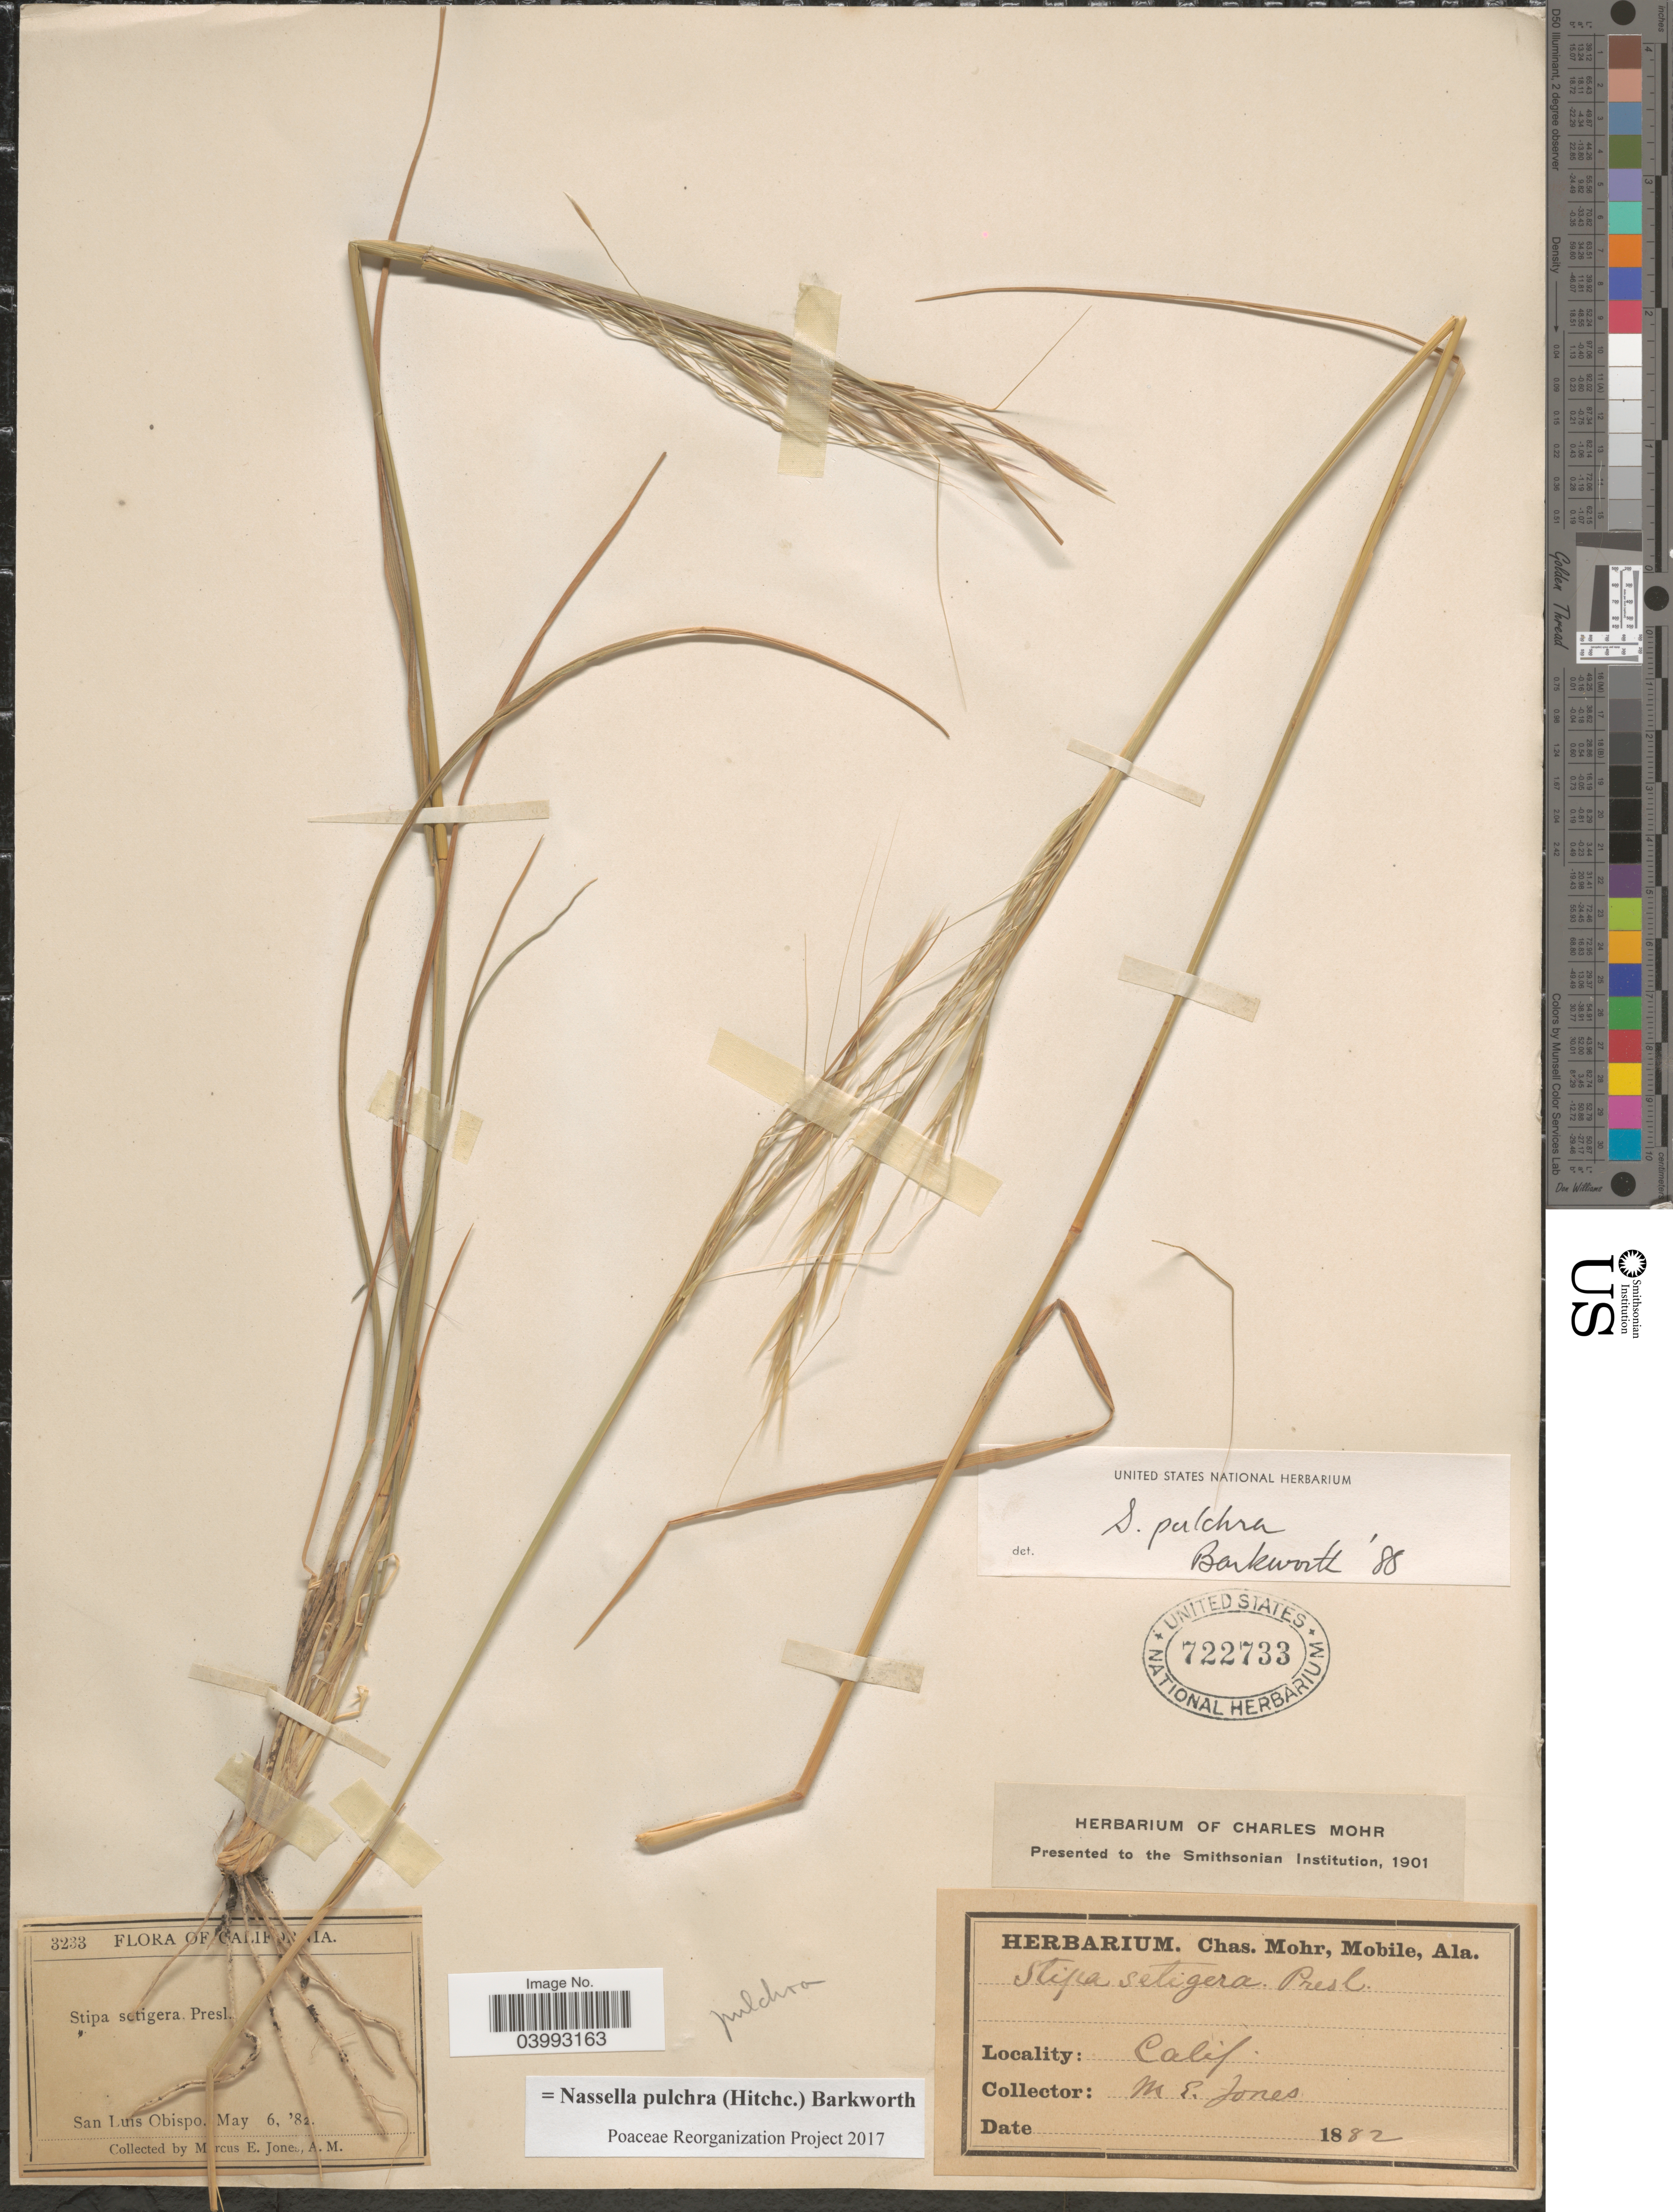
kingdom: Plantae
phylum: Tracheophyta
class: Liliopsida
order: Poales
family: Poaceae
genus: Nassella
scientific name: Nassella pulchra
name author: (Hitchc.) Barkworth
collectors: M. E. Jones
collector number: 3233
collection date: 1882-05-06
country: United States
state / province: California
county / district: San Luis Obispo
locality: San Luis Obispo.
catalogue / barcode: US 722733